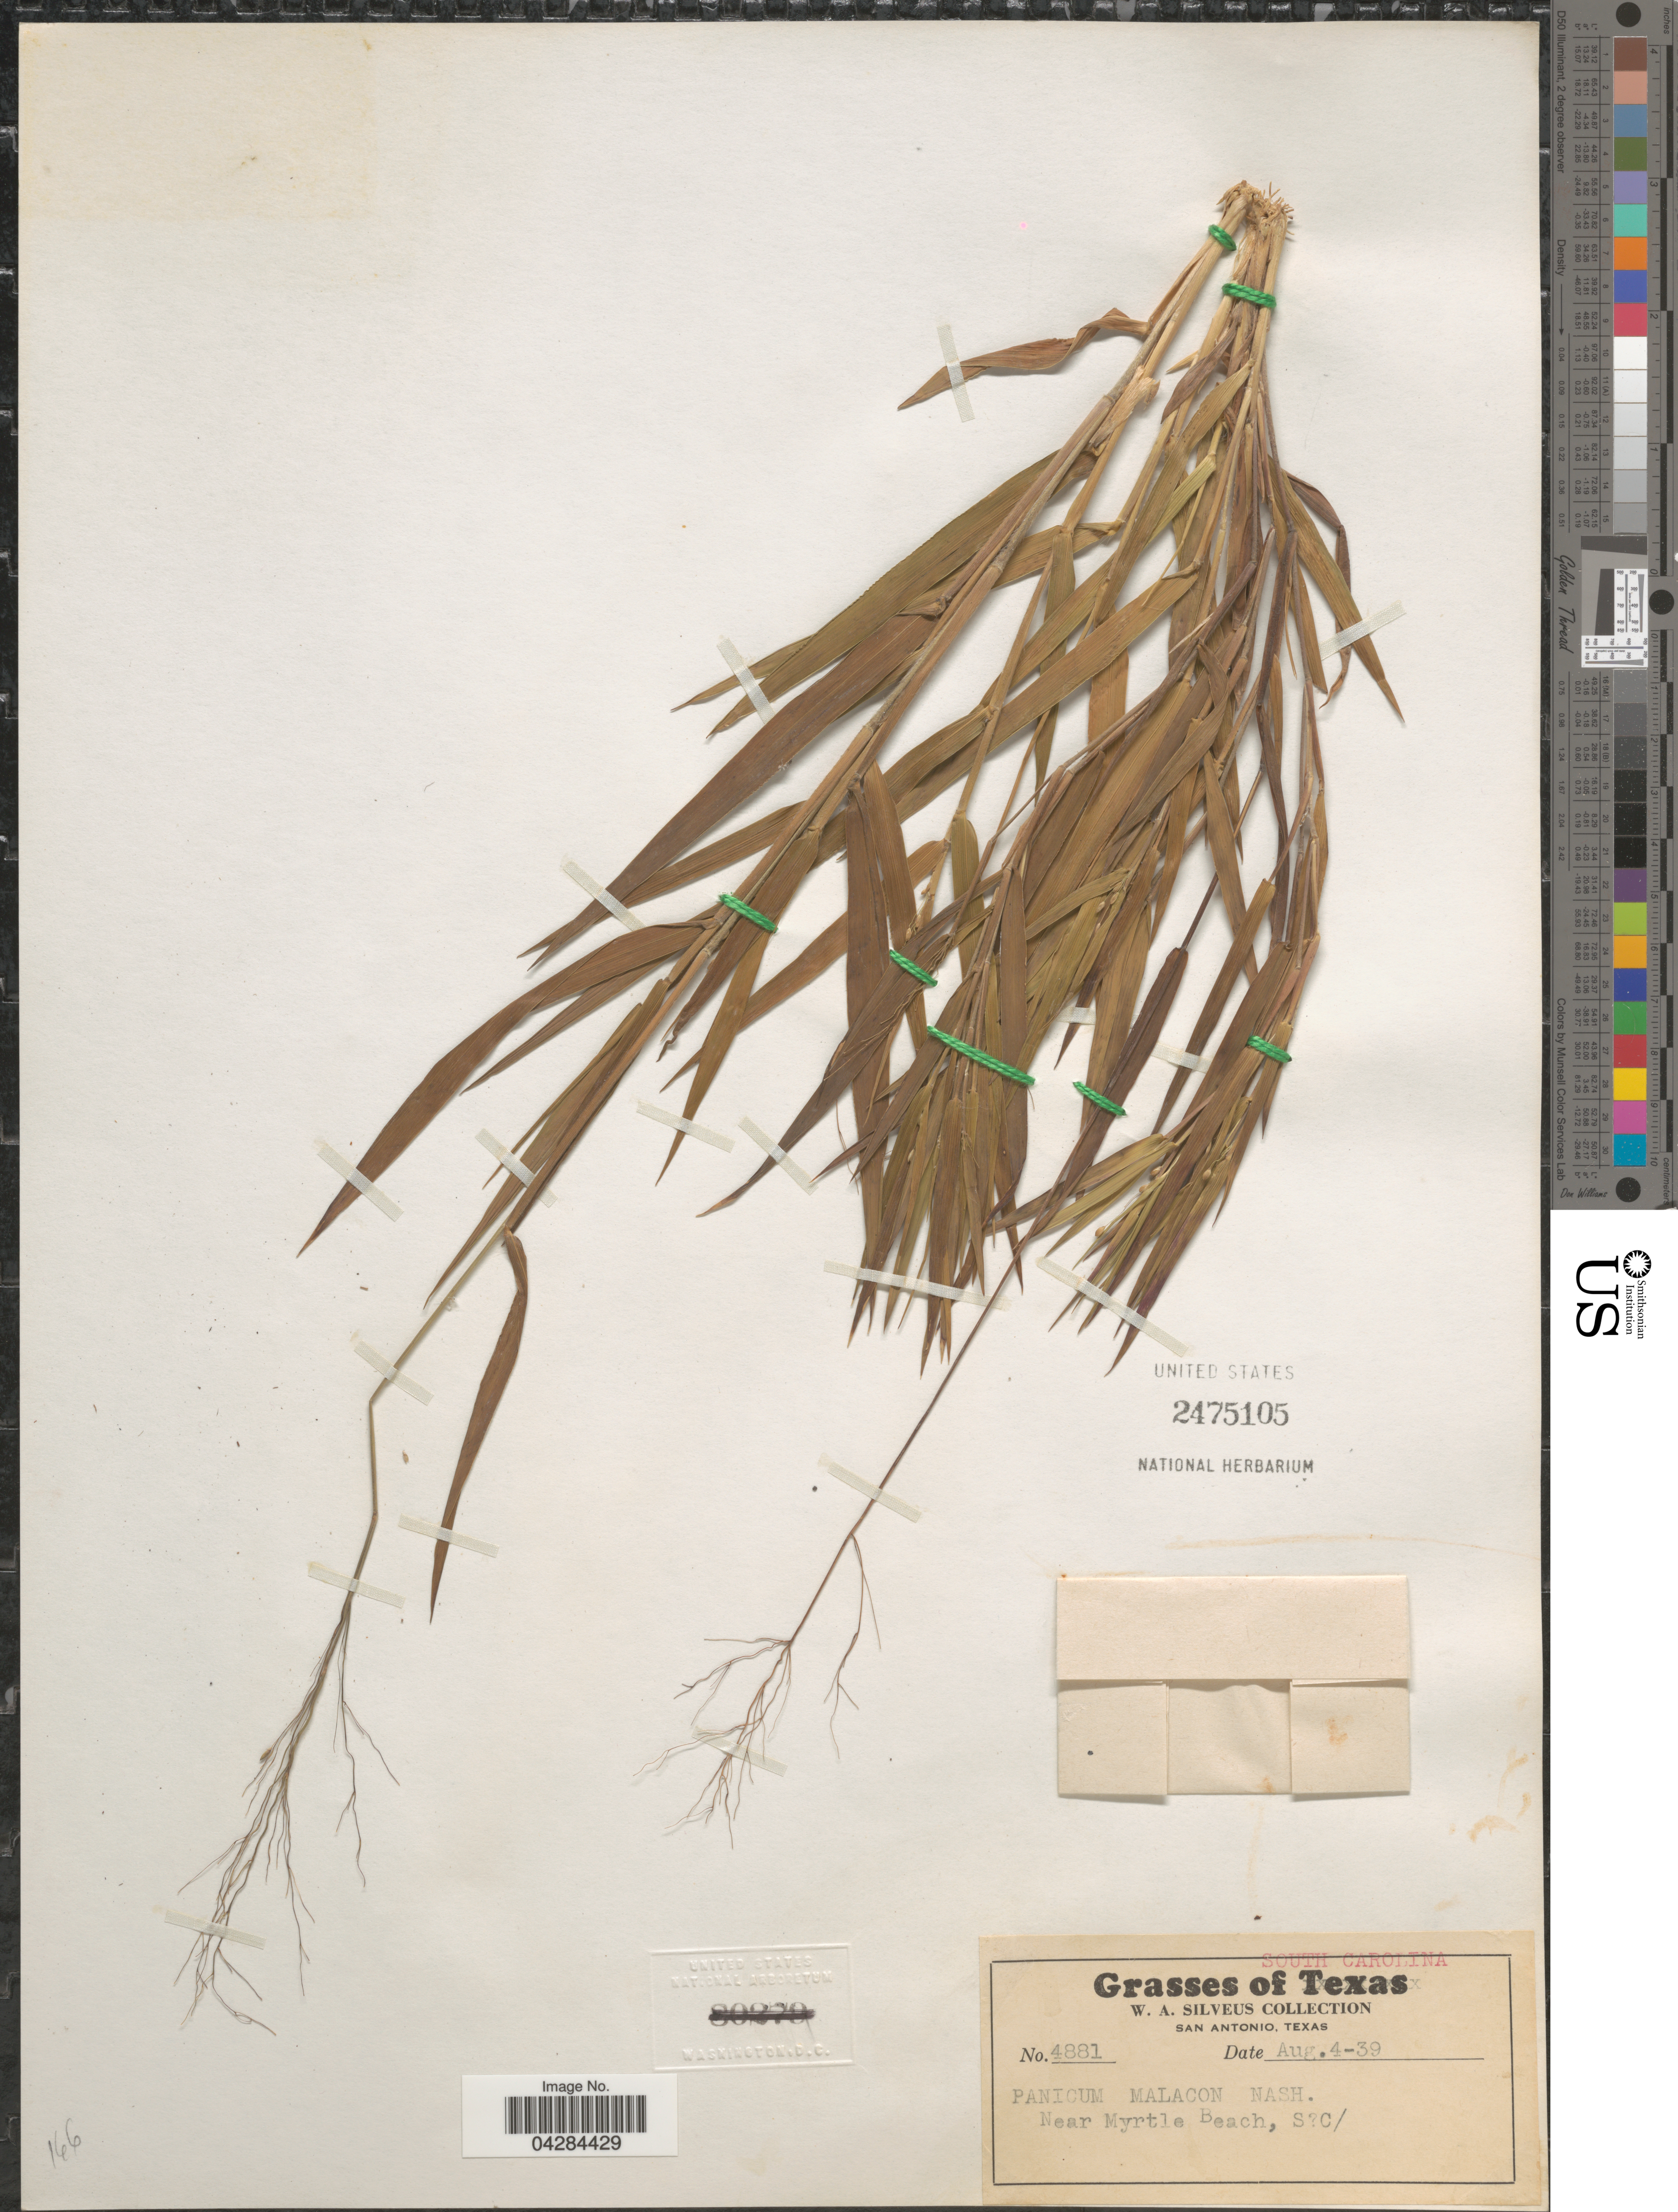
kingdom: Plantae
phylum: Tracheophyta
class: Liliopsida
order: Poales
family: Poaceae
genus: Dichanthelium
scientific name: Dichanthelium ovale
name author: (Elliott) Gould & C.A. Clark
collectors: W. Silveus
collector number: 4881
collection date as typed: Transcribed d/m/y: 4/8/39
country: United States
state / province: South Carolina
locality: Near Myrtle Beach.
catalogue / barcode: US 2475105